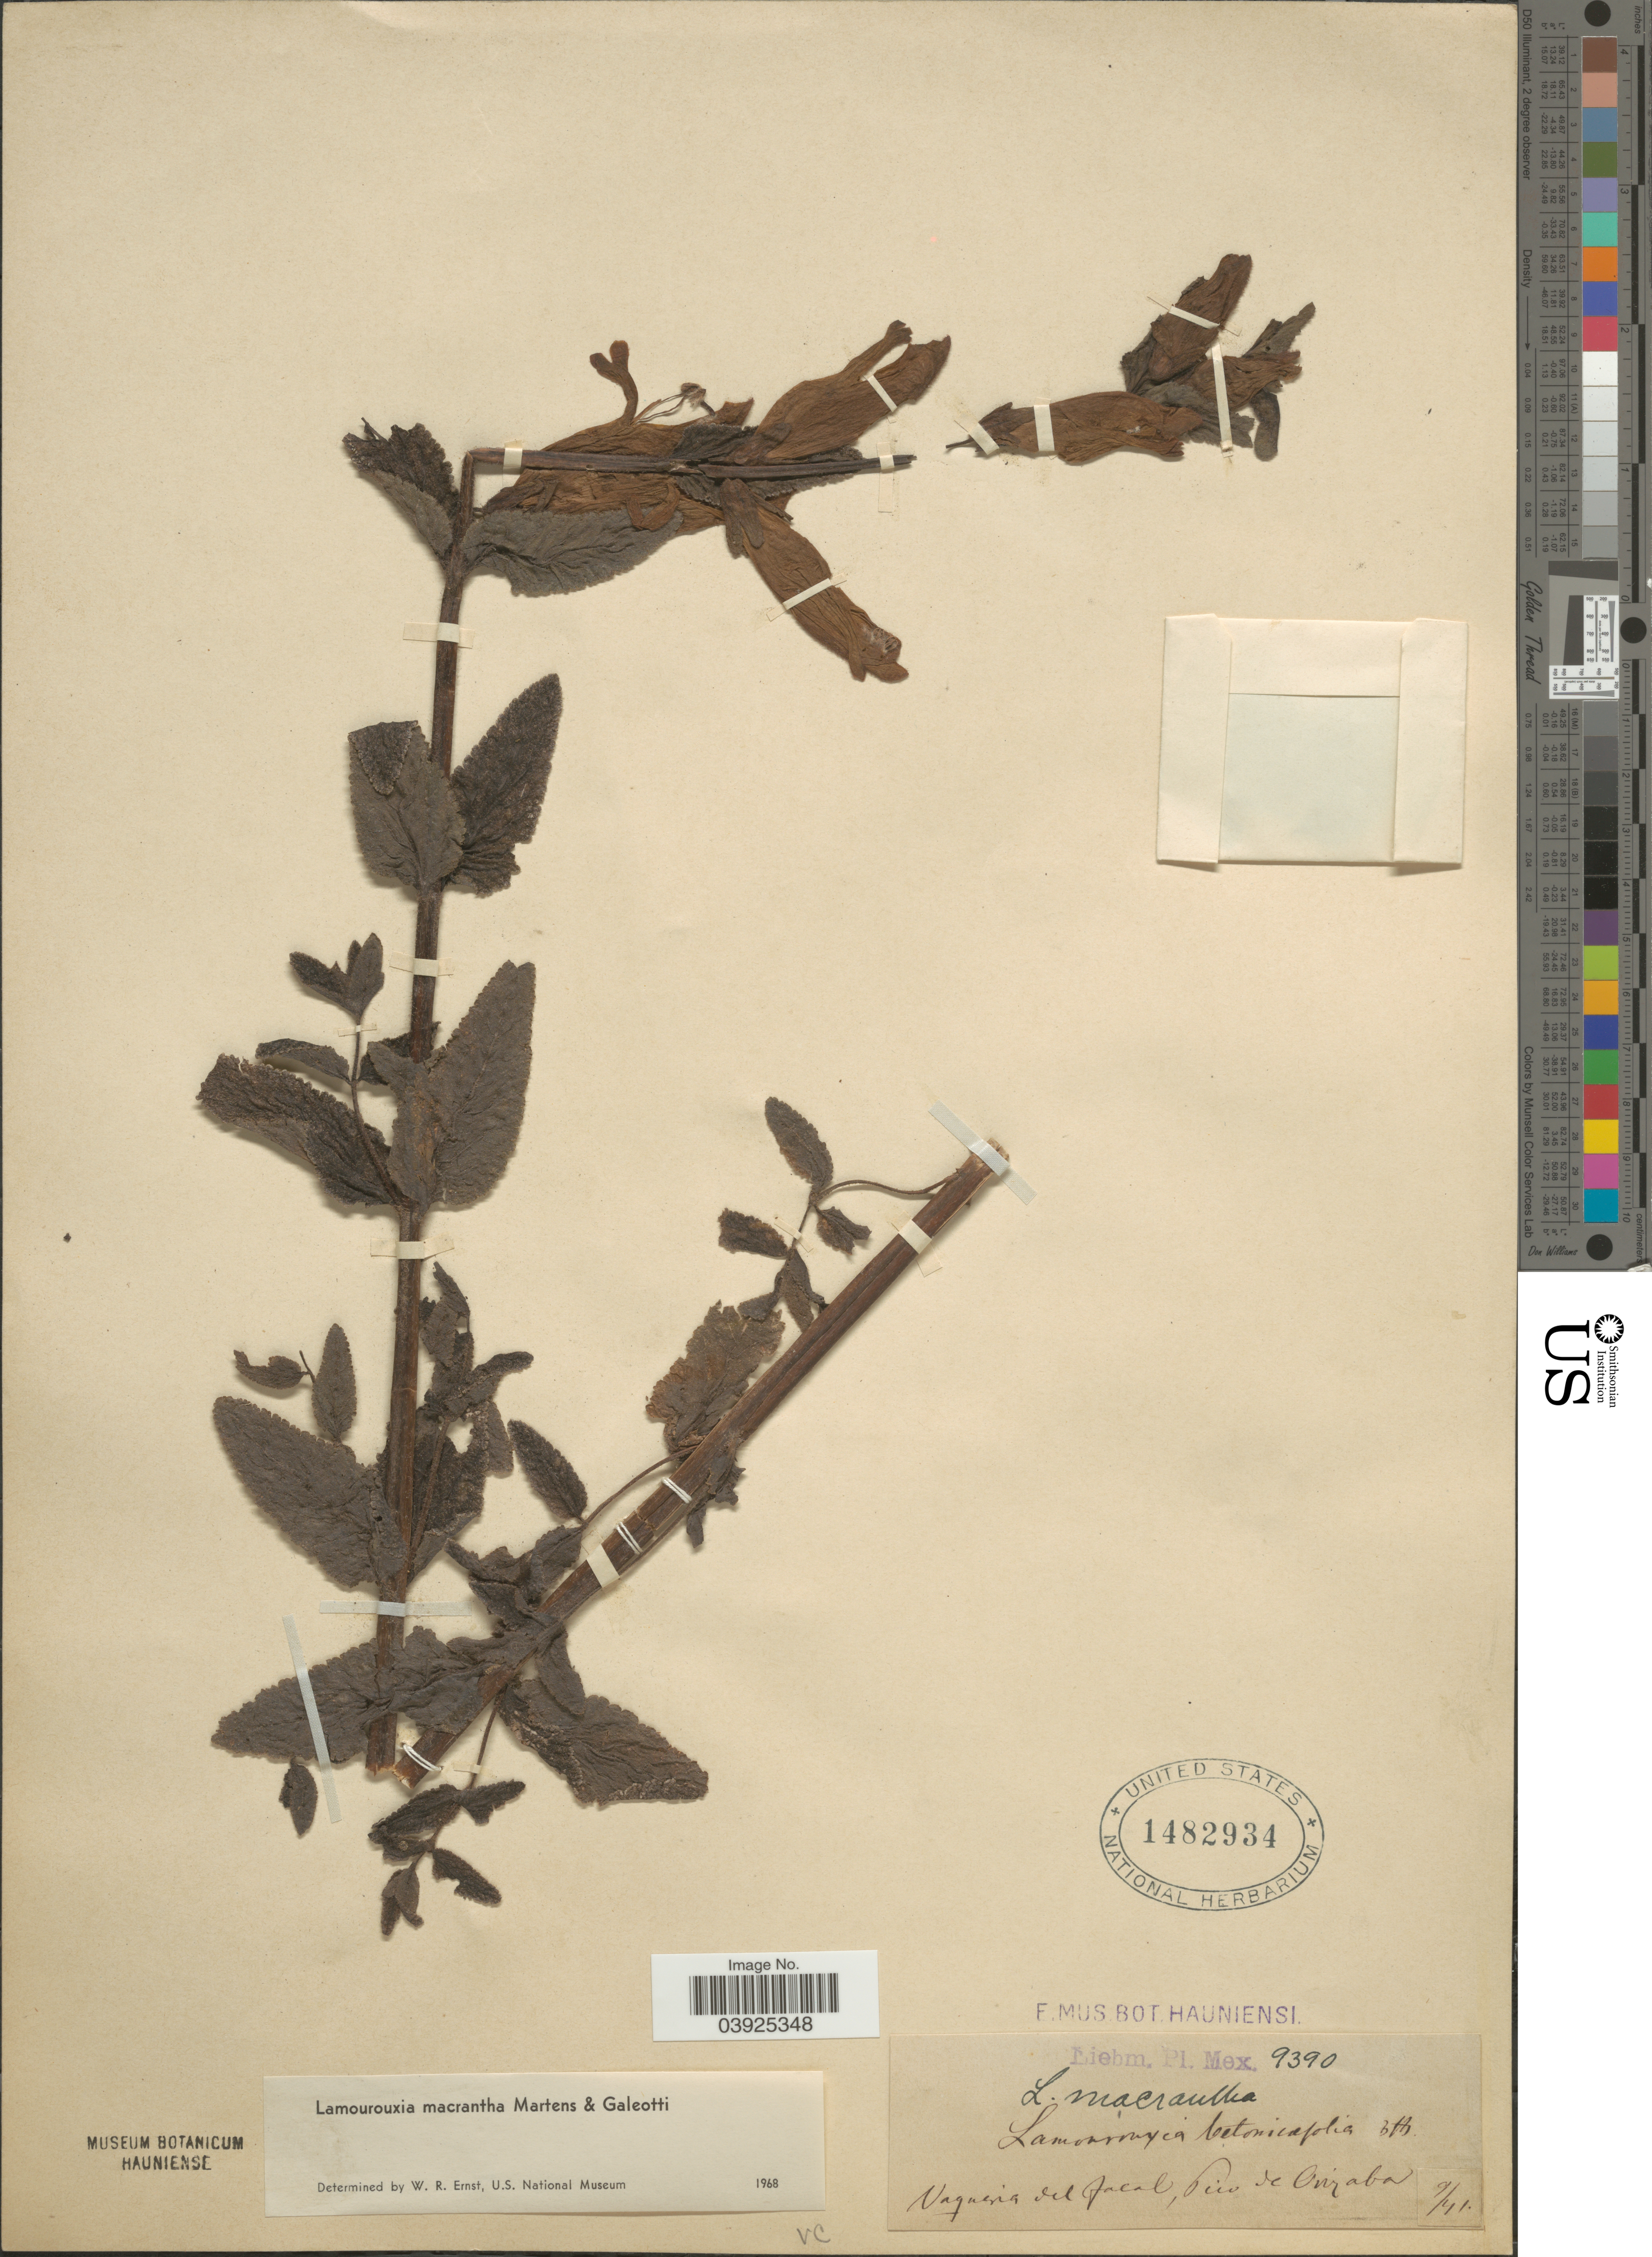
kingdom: Plantae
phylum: Tracheophyta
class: Magnoliopsida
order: Lamiales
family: Orobanchaceae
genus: Lamourouxia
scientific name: Lamourouxia macrantha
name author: M. Martens & Galeotti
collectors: Liebm.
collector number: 9390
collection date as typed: Transcribed d/m/y: /9/41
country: Mexico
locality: Vaqueria del Jacal, Pico de Orizaba.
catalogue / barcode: US 1482934